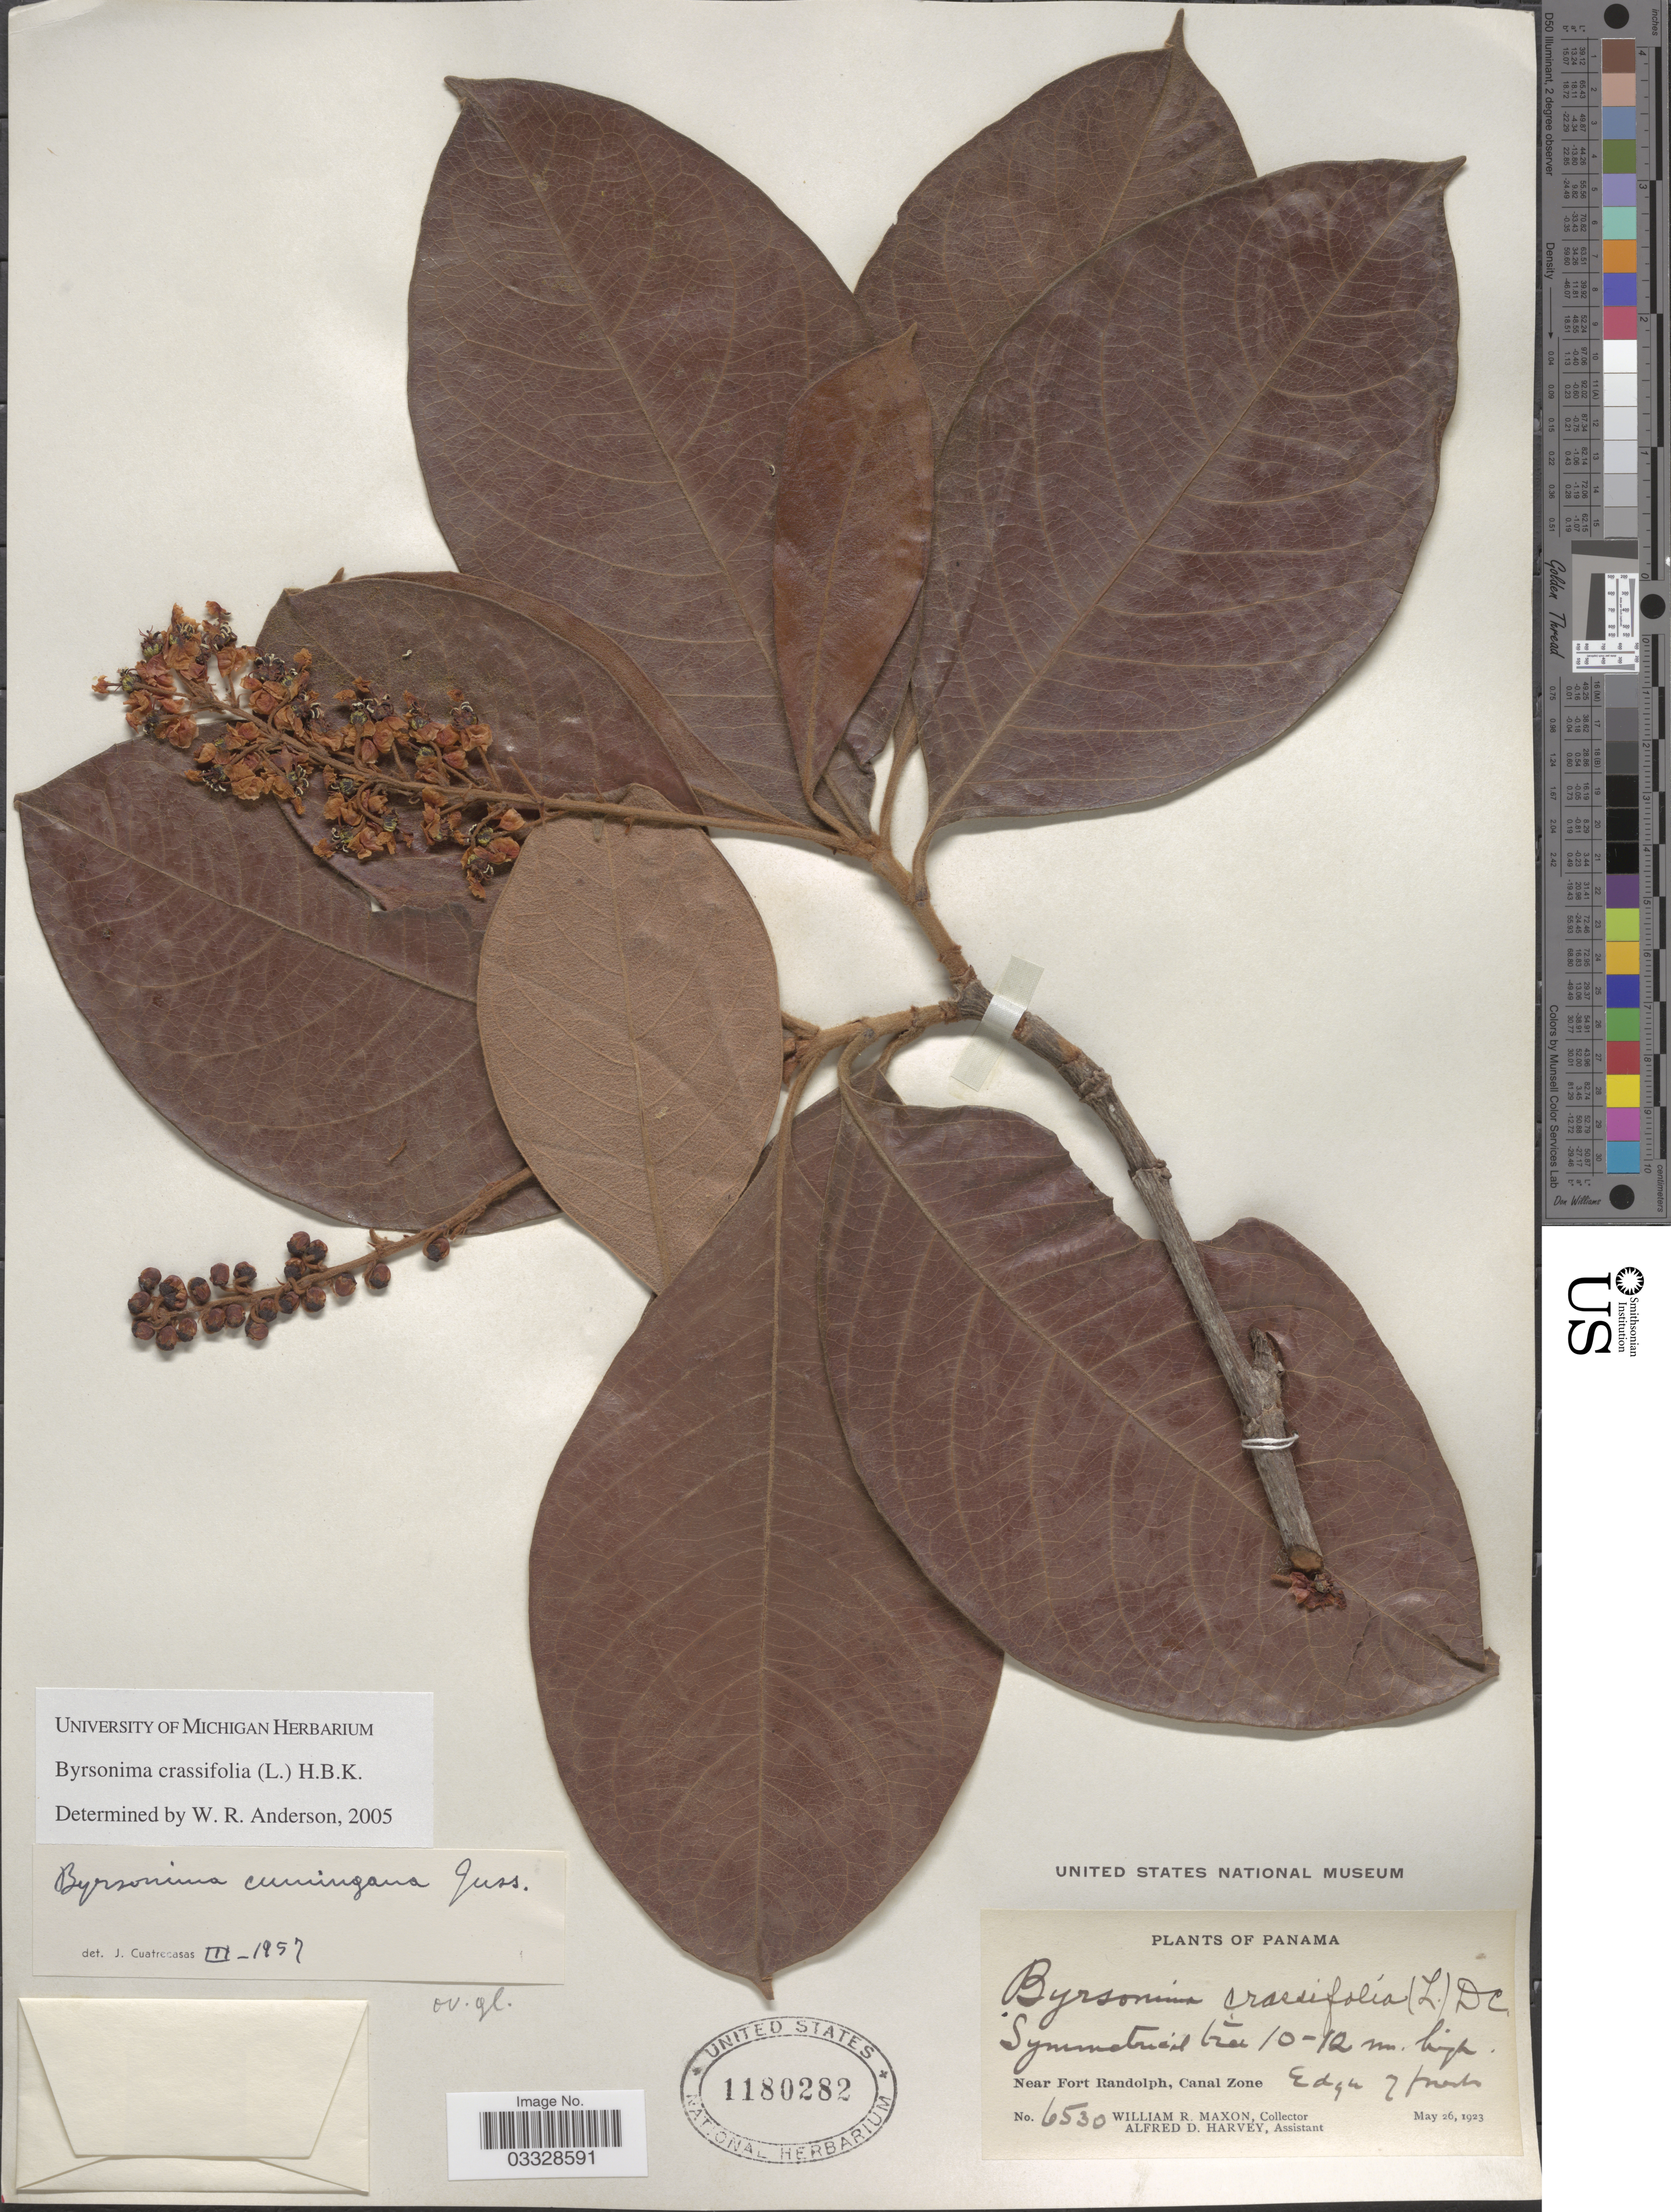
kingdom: Plantae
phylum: Tracheophyta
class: Magnoliopsida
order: Malpighiales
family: Malpighiaceae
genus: Byrsonima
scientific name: Byrsonima crassifolia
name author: (L.) Kunth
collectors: W. R. Maxon & A. D. Harvey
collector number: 6530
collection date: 1923-05-26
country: Panama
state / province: Colón / Panamá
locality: Near Fort Randolph, Canal Zone.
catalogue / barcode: US 1180282